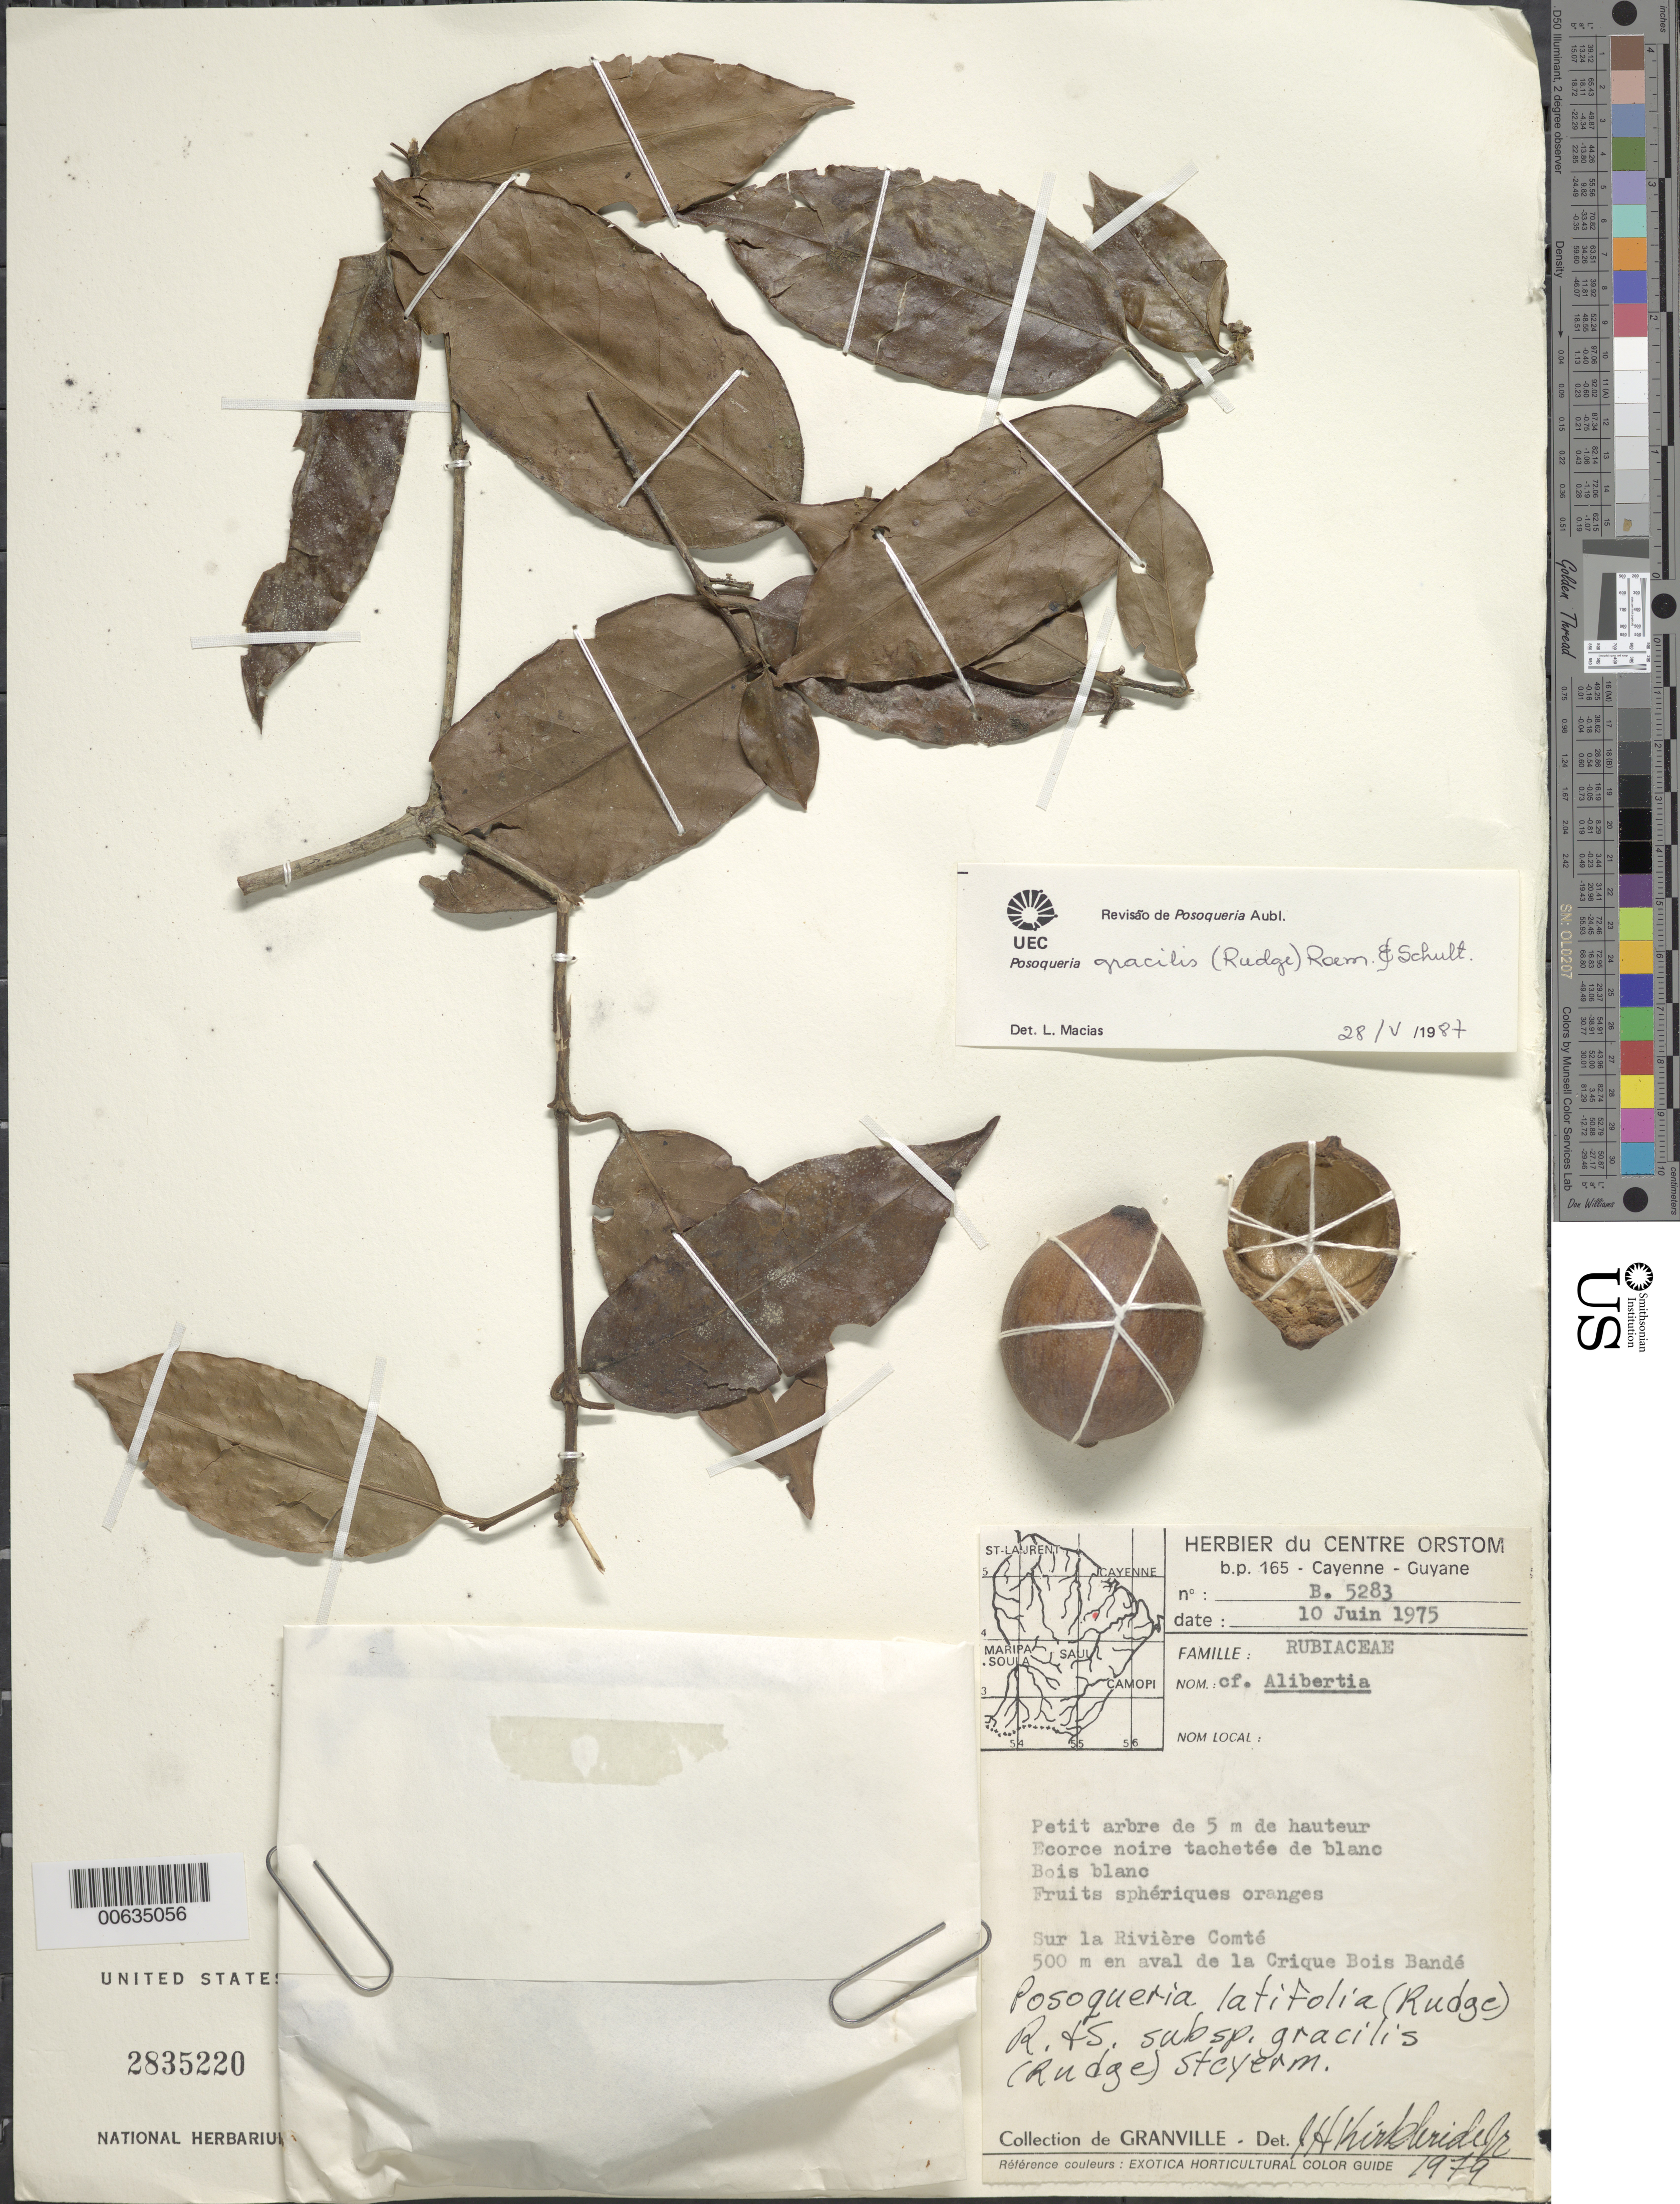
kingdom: Plantae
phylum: Tracheophyta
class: Magnoliopsida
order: Gentianales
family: Rubiaceae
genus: Posoqueria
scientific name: Posoqueria gracilis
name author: Roem. & Schult.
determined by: Macias, L.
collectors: J.-J. de Granville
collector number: B 5283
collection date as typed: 10-Jun-75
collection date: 1975-06-10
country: French Guiana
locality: Rivière Comté, 500 m en aval de crique Bois Bandé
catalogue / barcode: US 2835220